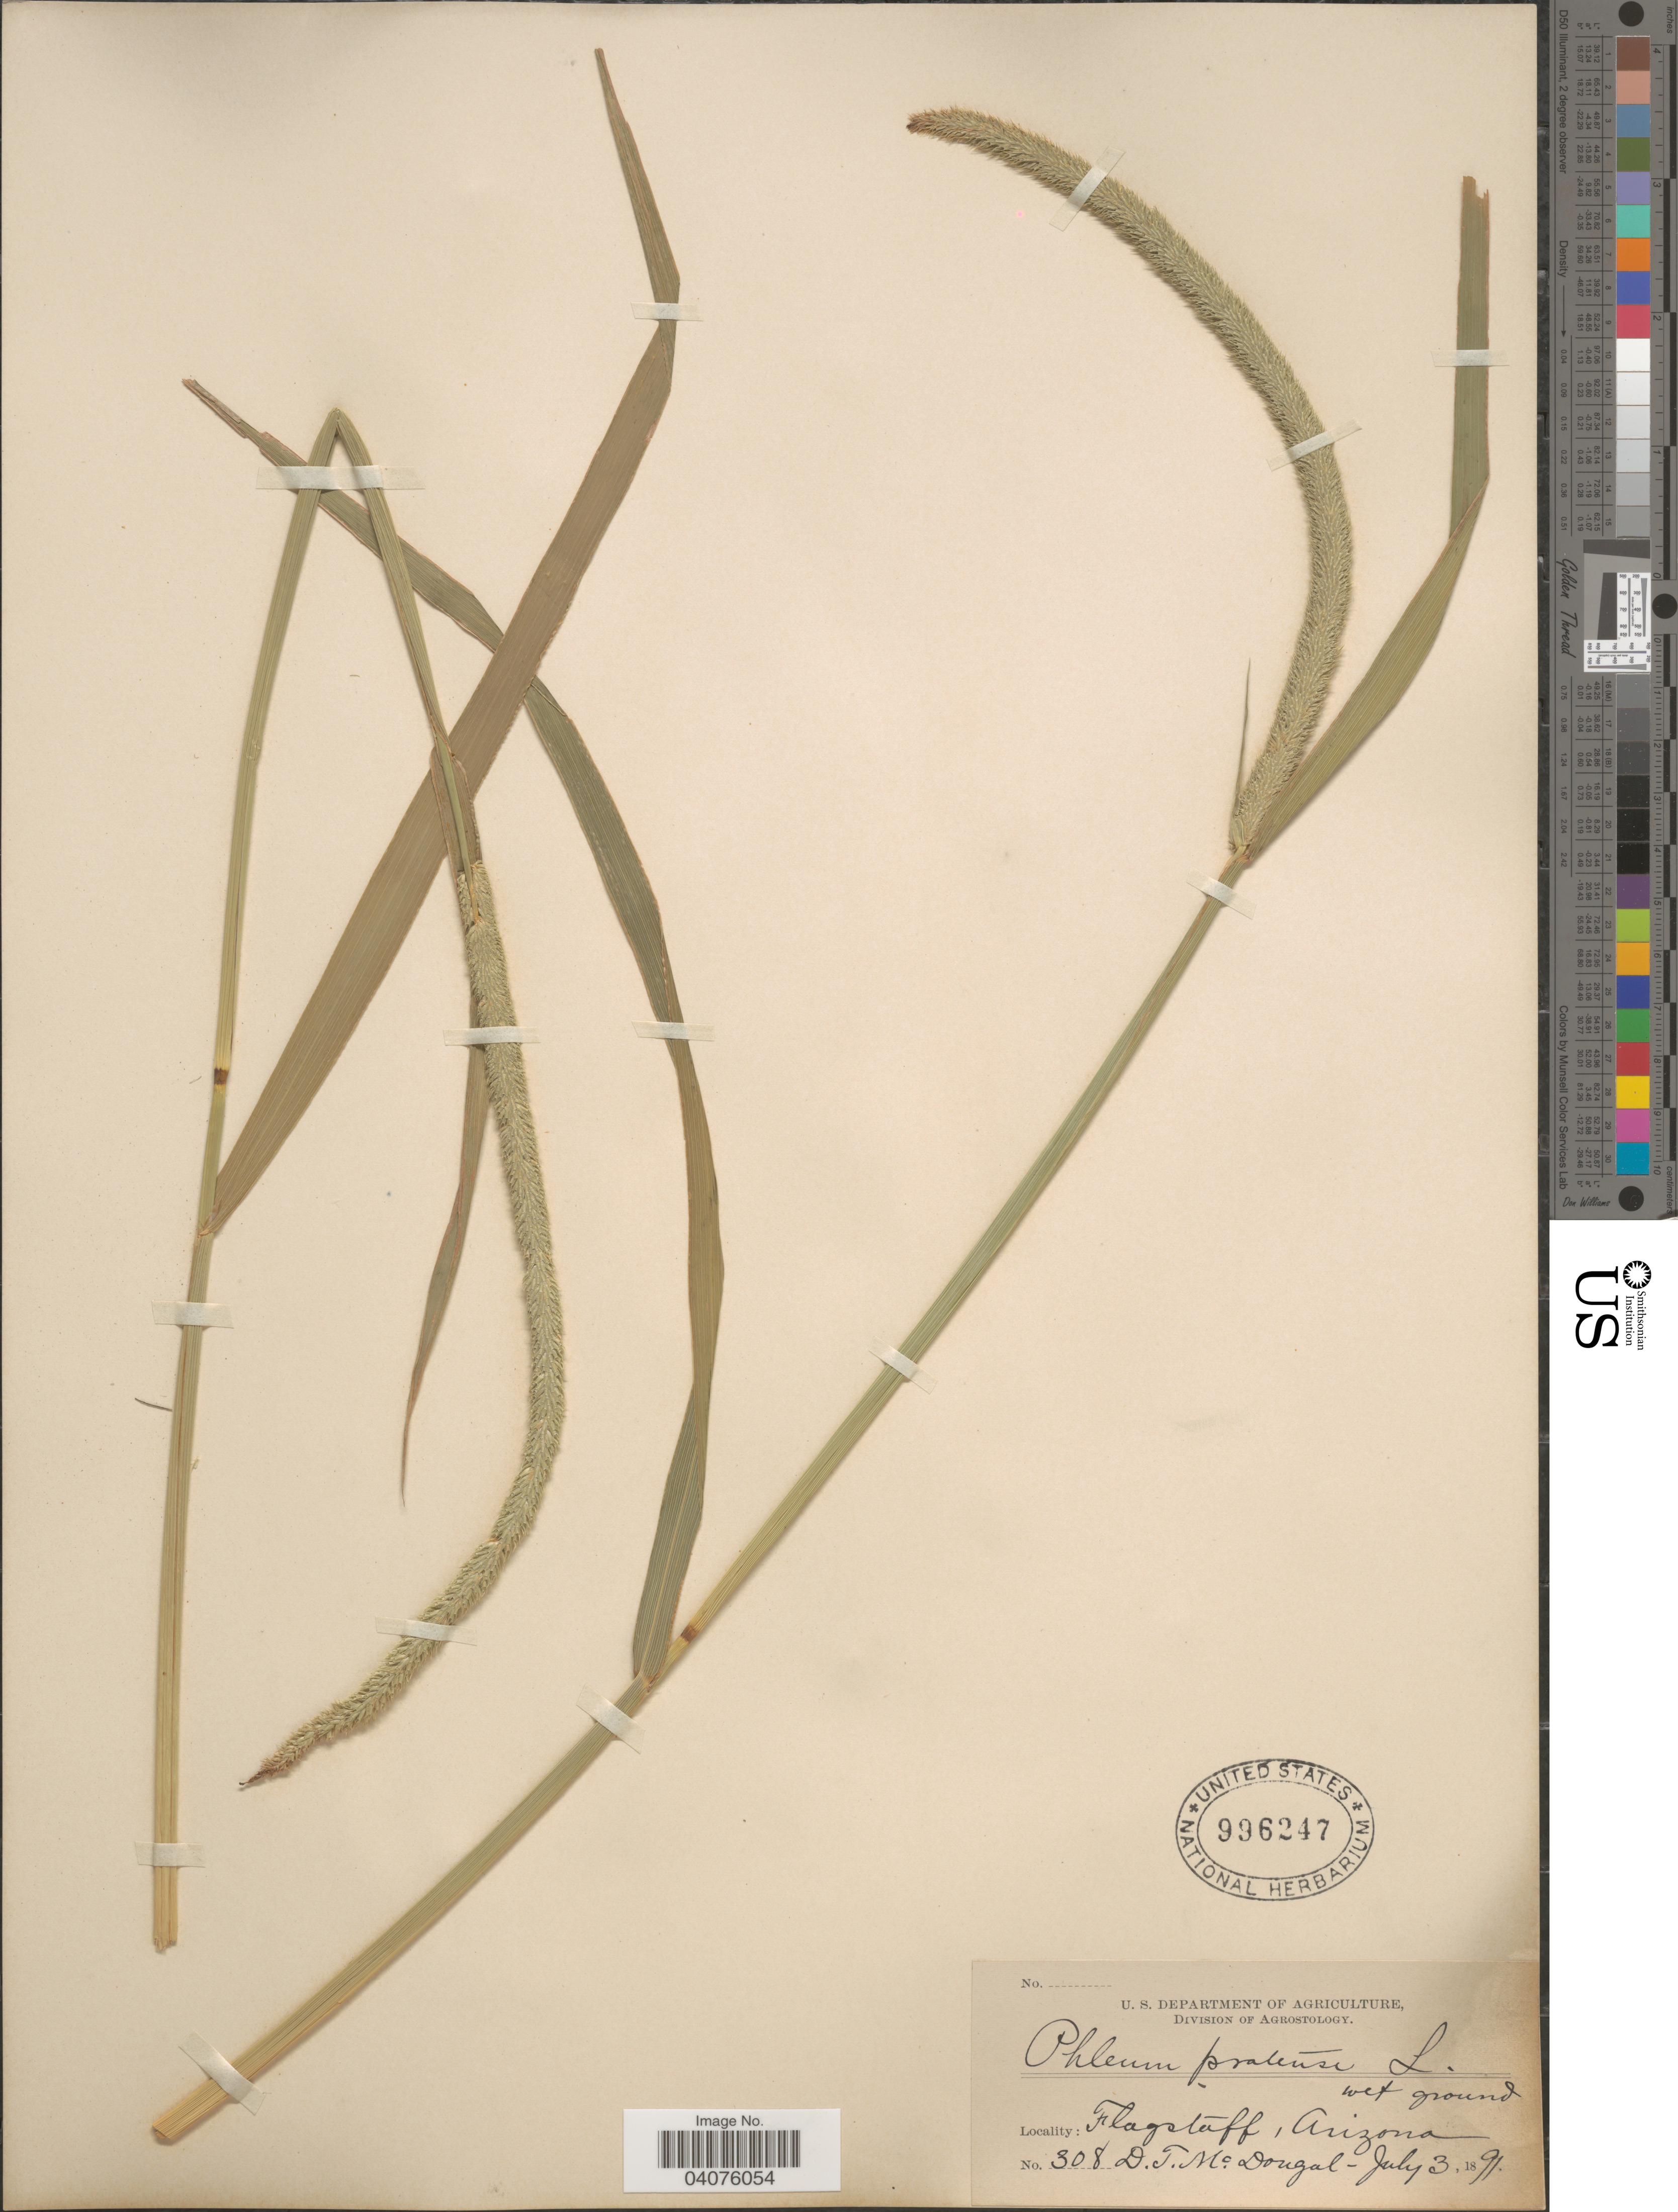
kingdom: Plantae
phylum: Tracheophyta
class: Liliopsida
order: Poales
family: Poaceae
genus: Phleum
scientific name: Phleum pratense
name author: L.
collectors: D. McDougal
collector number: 308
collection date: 1891-07-03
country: United States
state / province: Arizona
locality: Flagstaff.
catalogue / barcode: US 996247